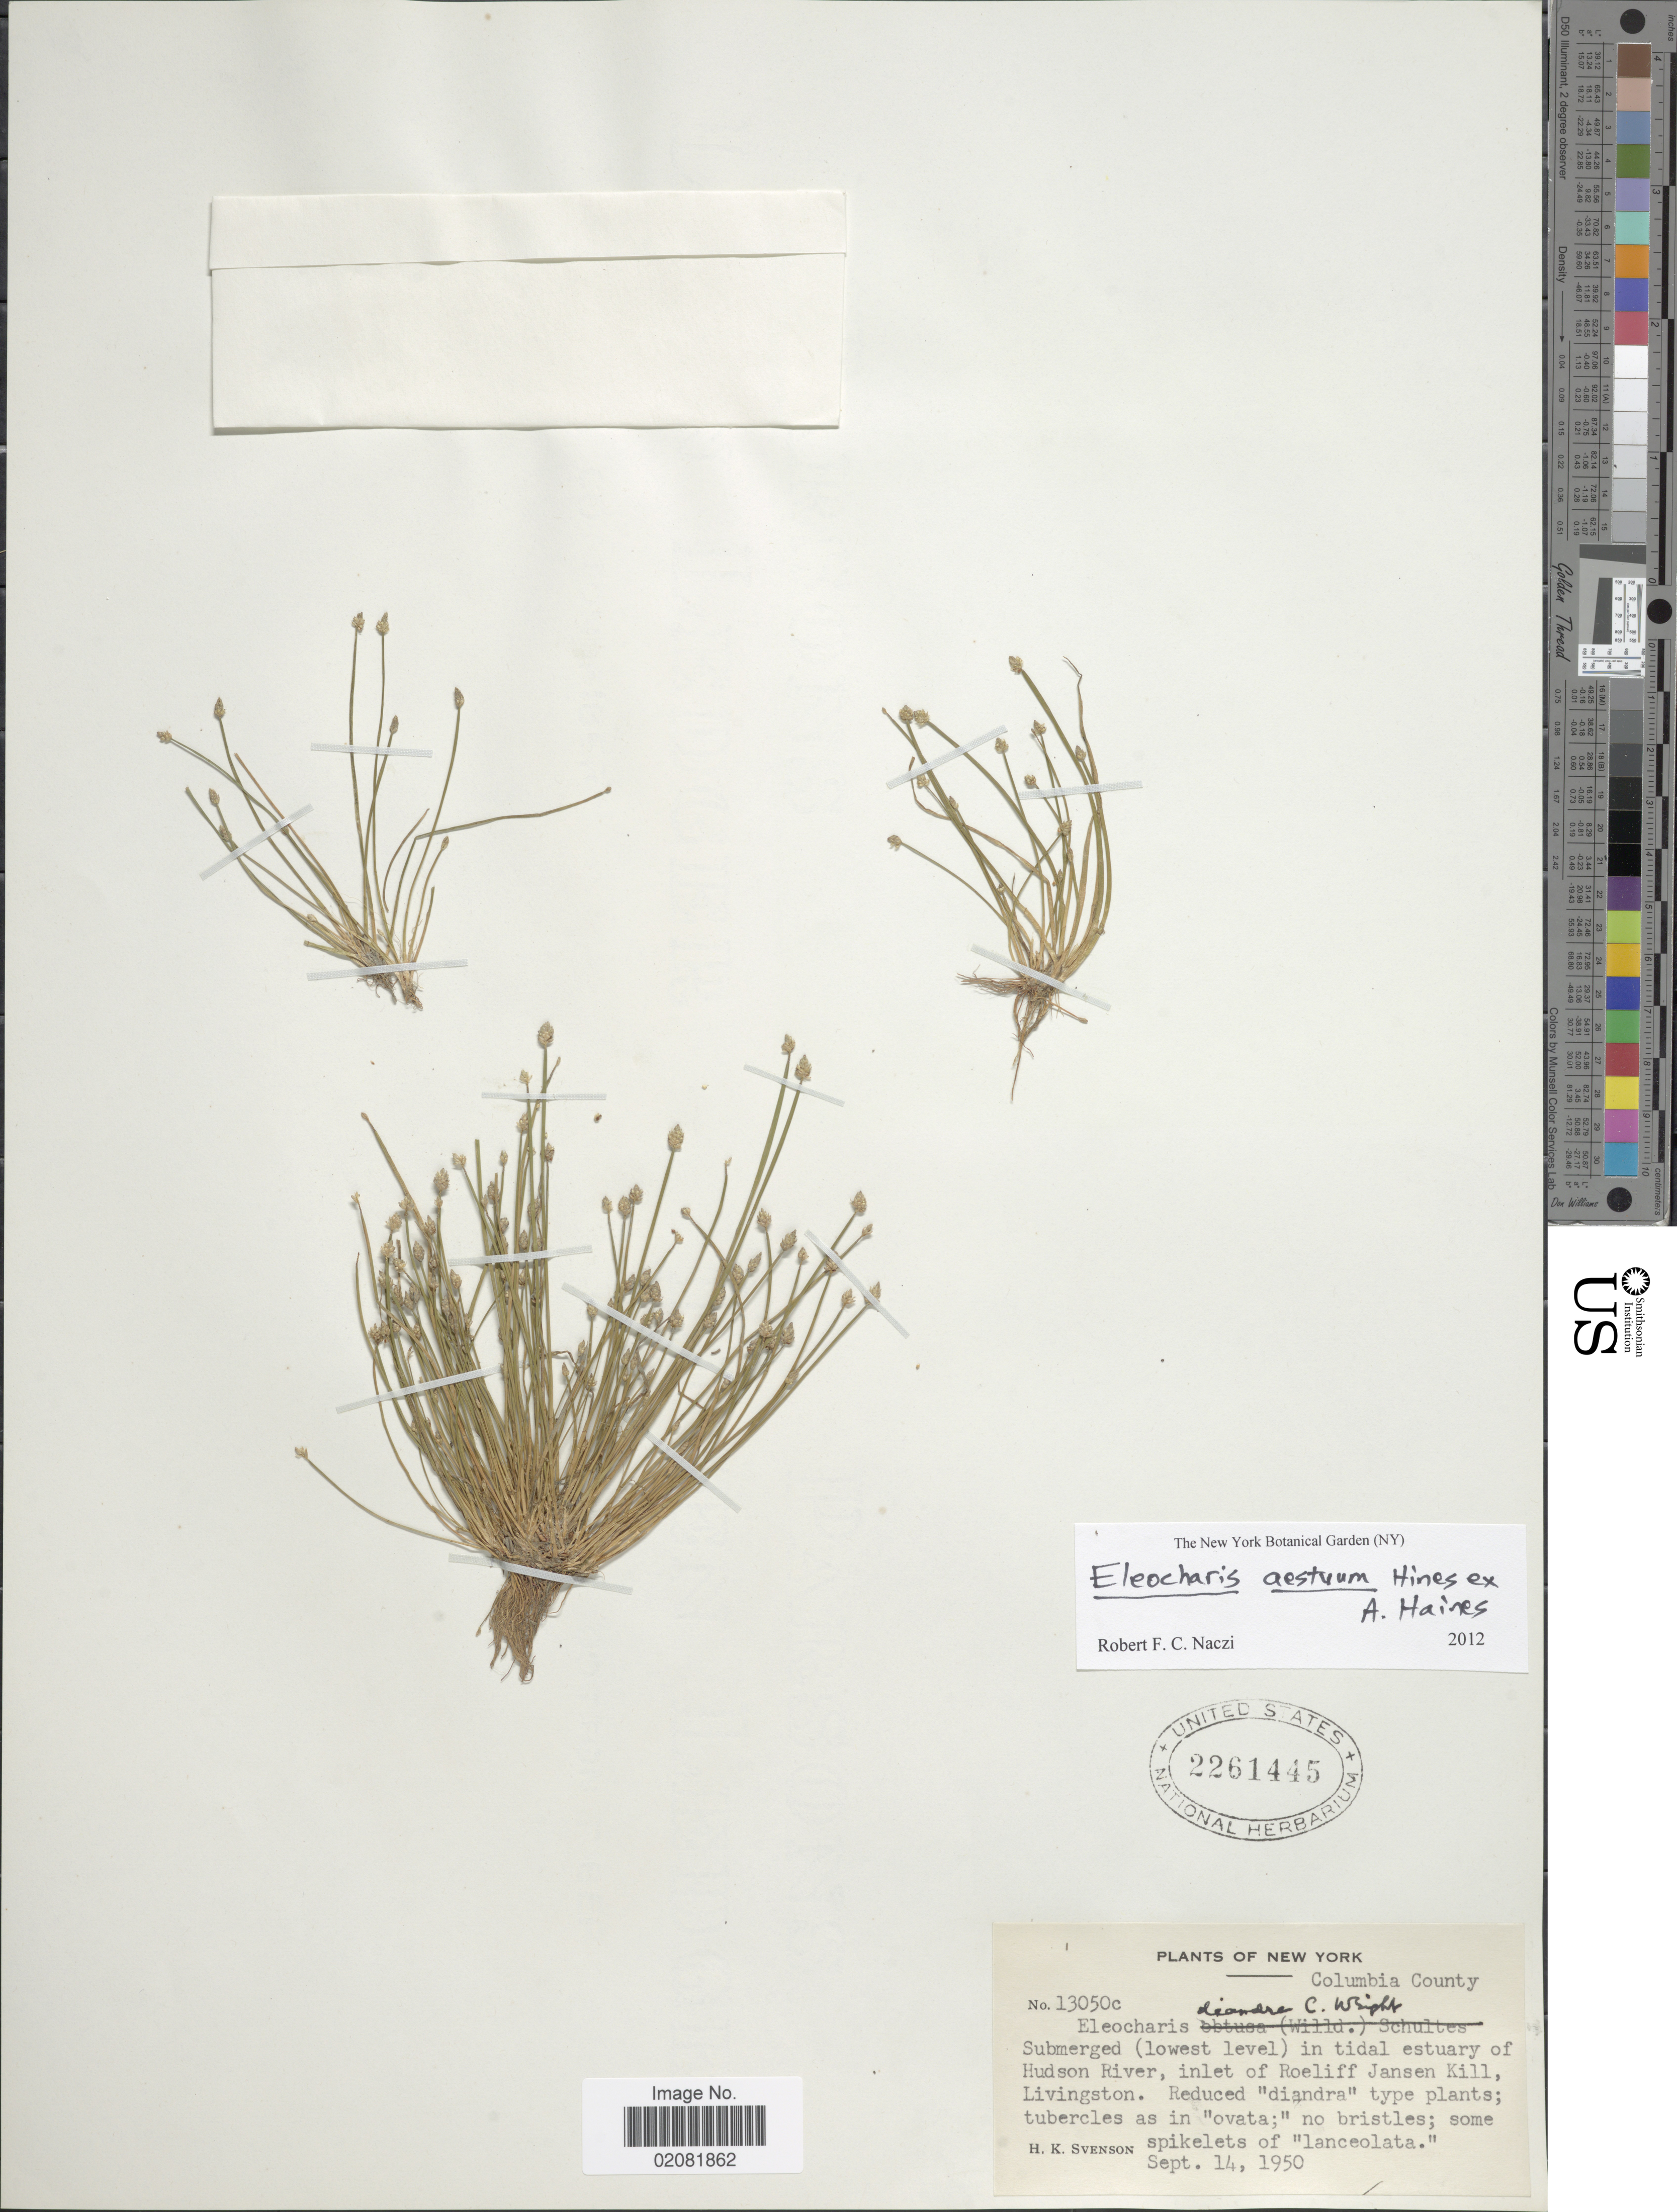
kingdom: Plantae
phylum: Tracheophyta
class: Liliopsida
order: Poales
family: Cyperaceae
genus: Eleocharis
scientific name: Eleocharis aestuum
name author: Hines ex A. Haines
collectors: H. K. Svenson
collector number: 13050c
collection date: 1950-09-14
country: United States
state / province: New York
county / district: Columbia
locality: Columbia County. Submerges (intermediate level) of tidal estuary of Hudson River, inlet of Roleiff Jansen Kill, Livingston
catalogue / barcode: US 2261445